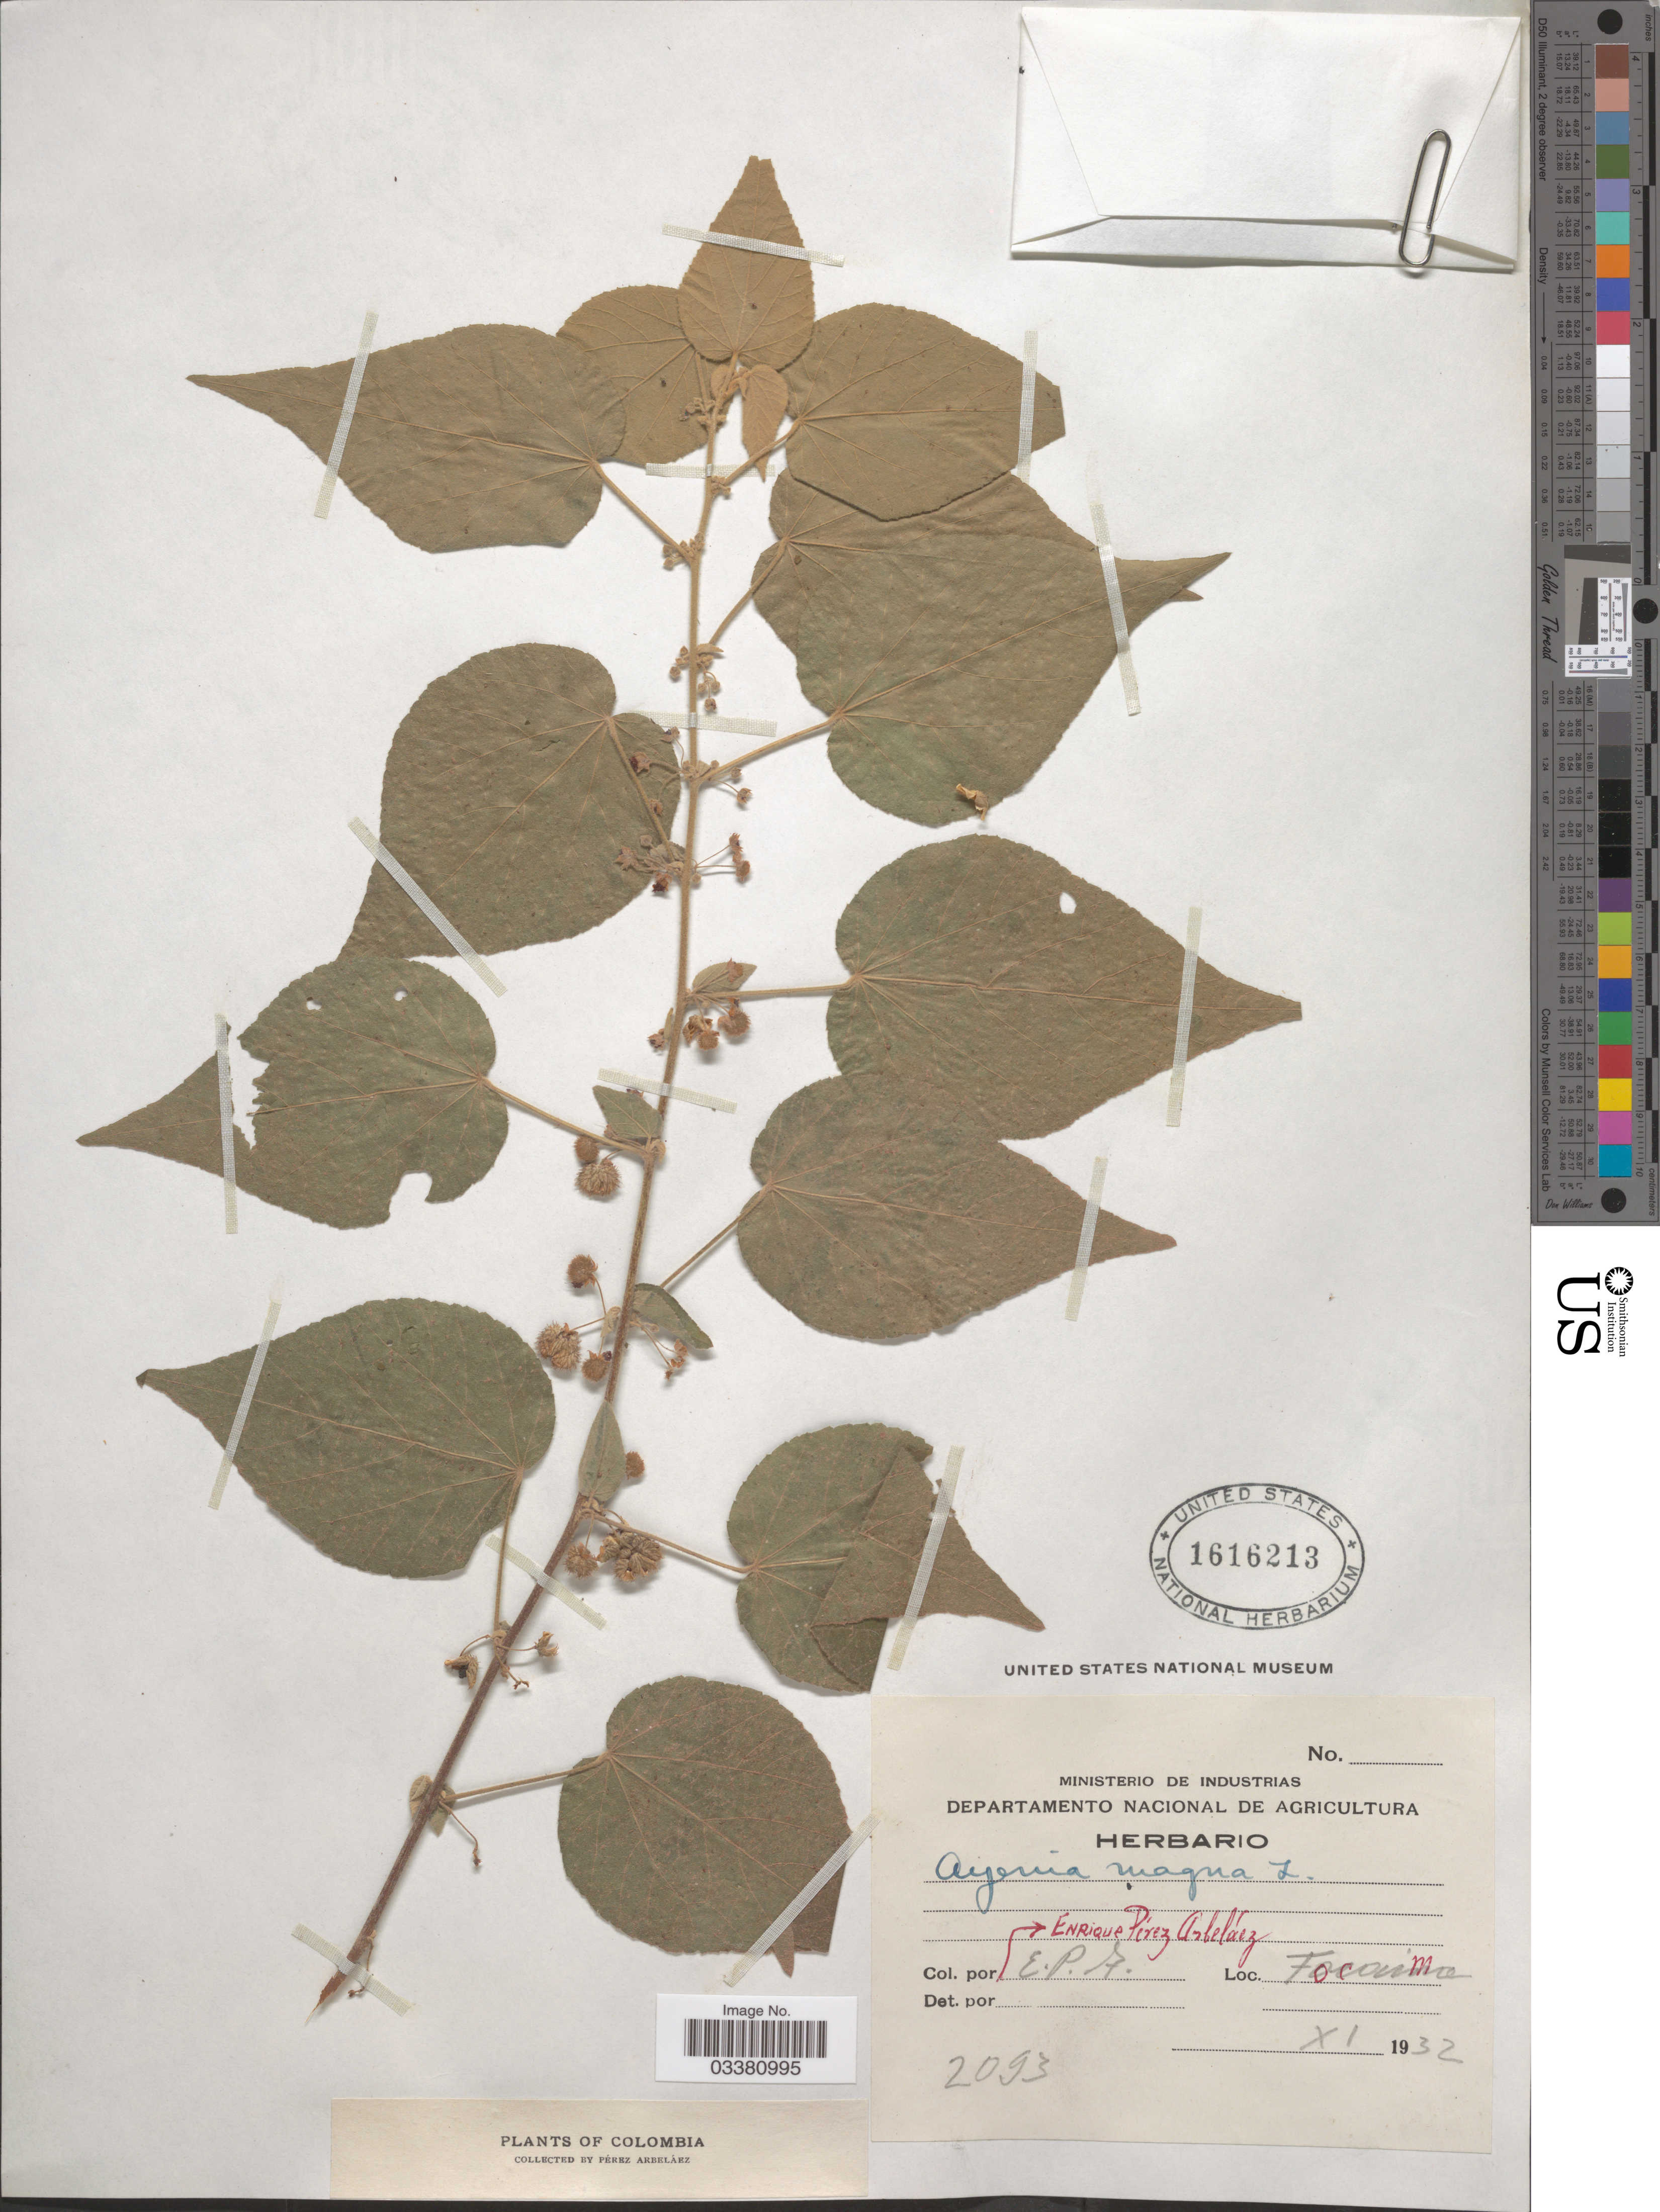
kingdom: Plantae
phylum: Tracheophyta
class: Magnoliopsida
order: Malvales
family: Malvaceae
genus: Ayenia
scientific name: Ayenia magna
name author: L.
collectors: E. Pérez Arbeláez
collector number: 2093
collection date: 1932-11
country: Colombia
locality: Tocaima.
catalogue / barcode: US 1616213